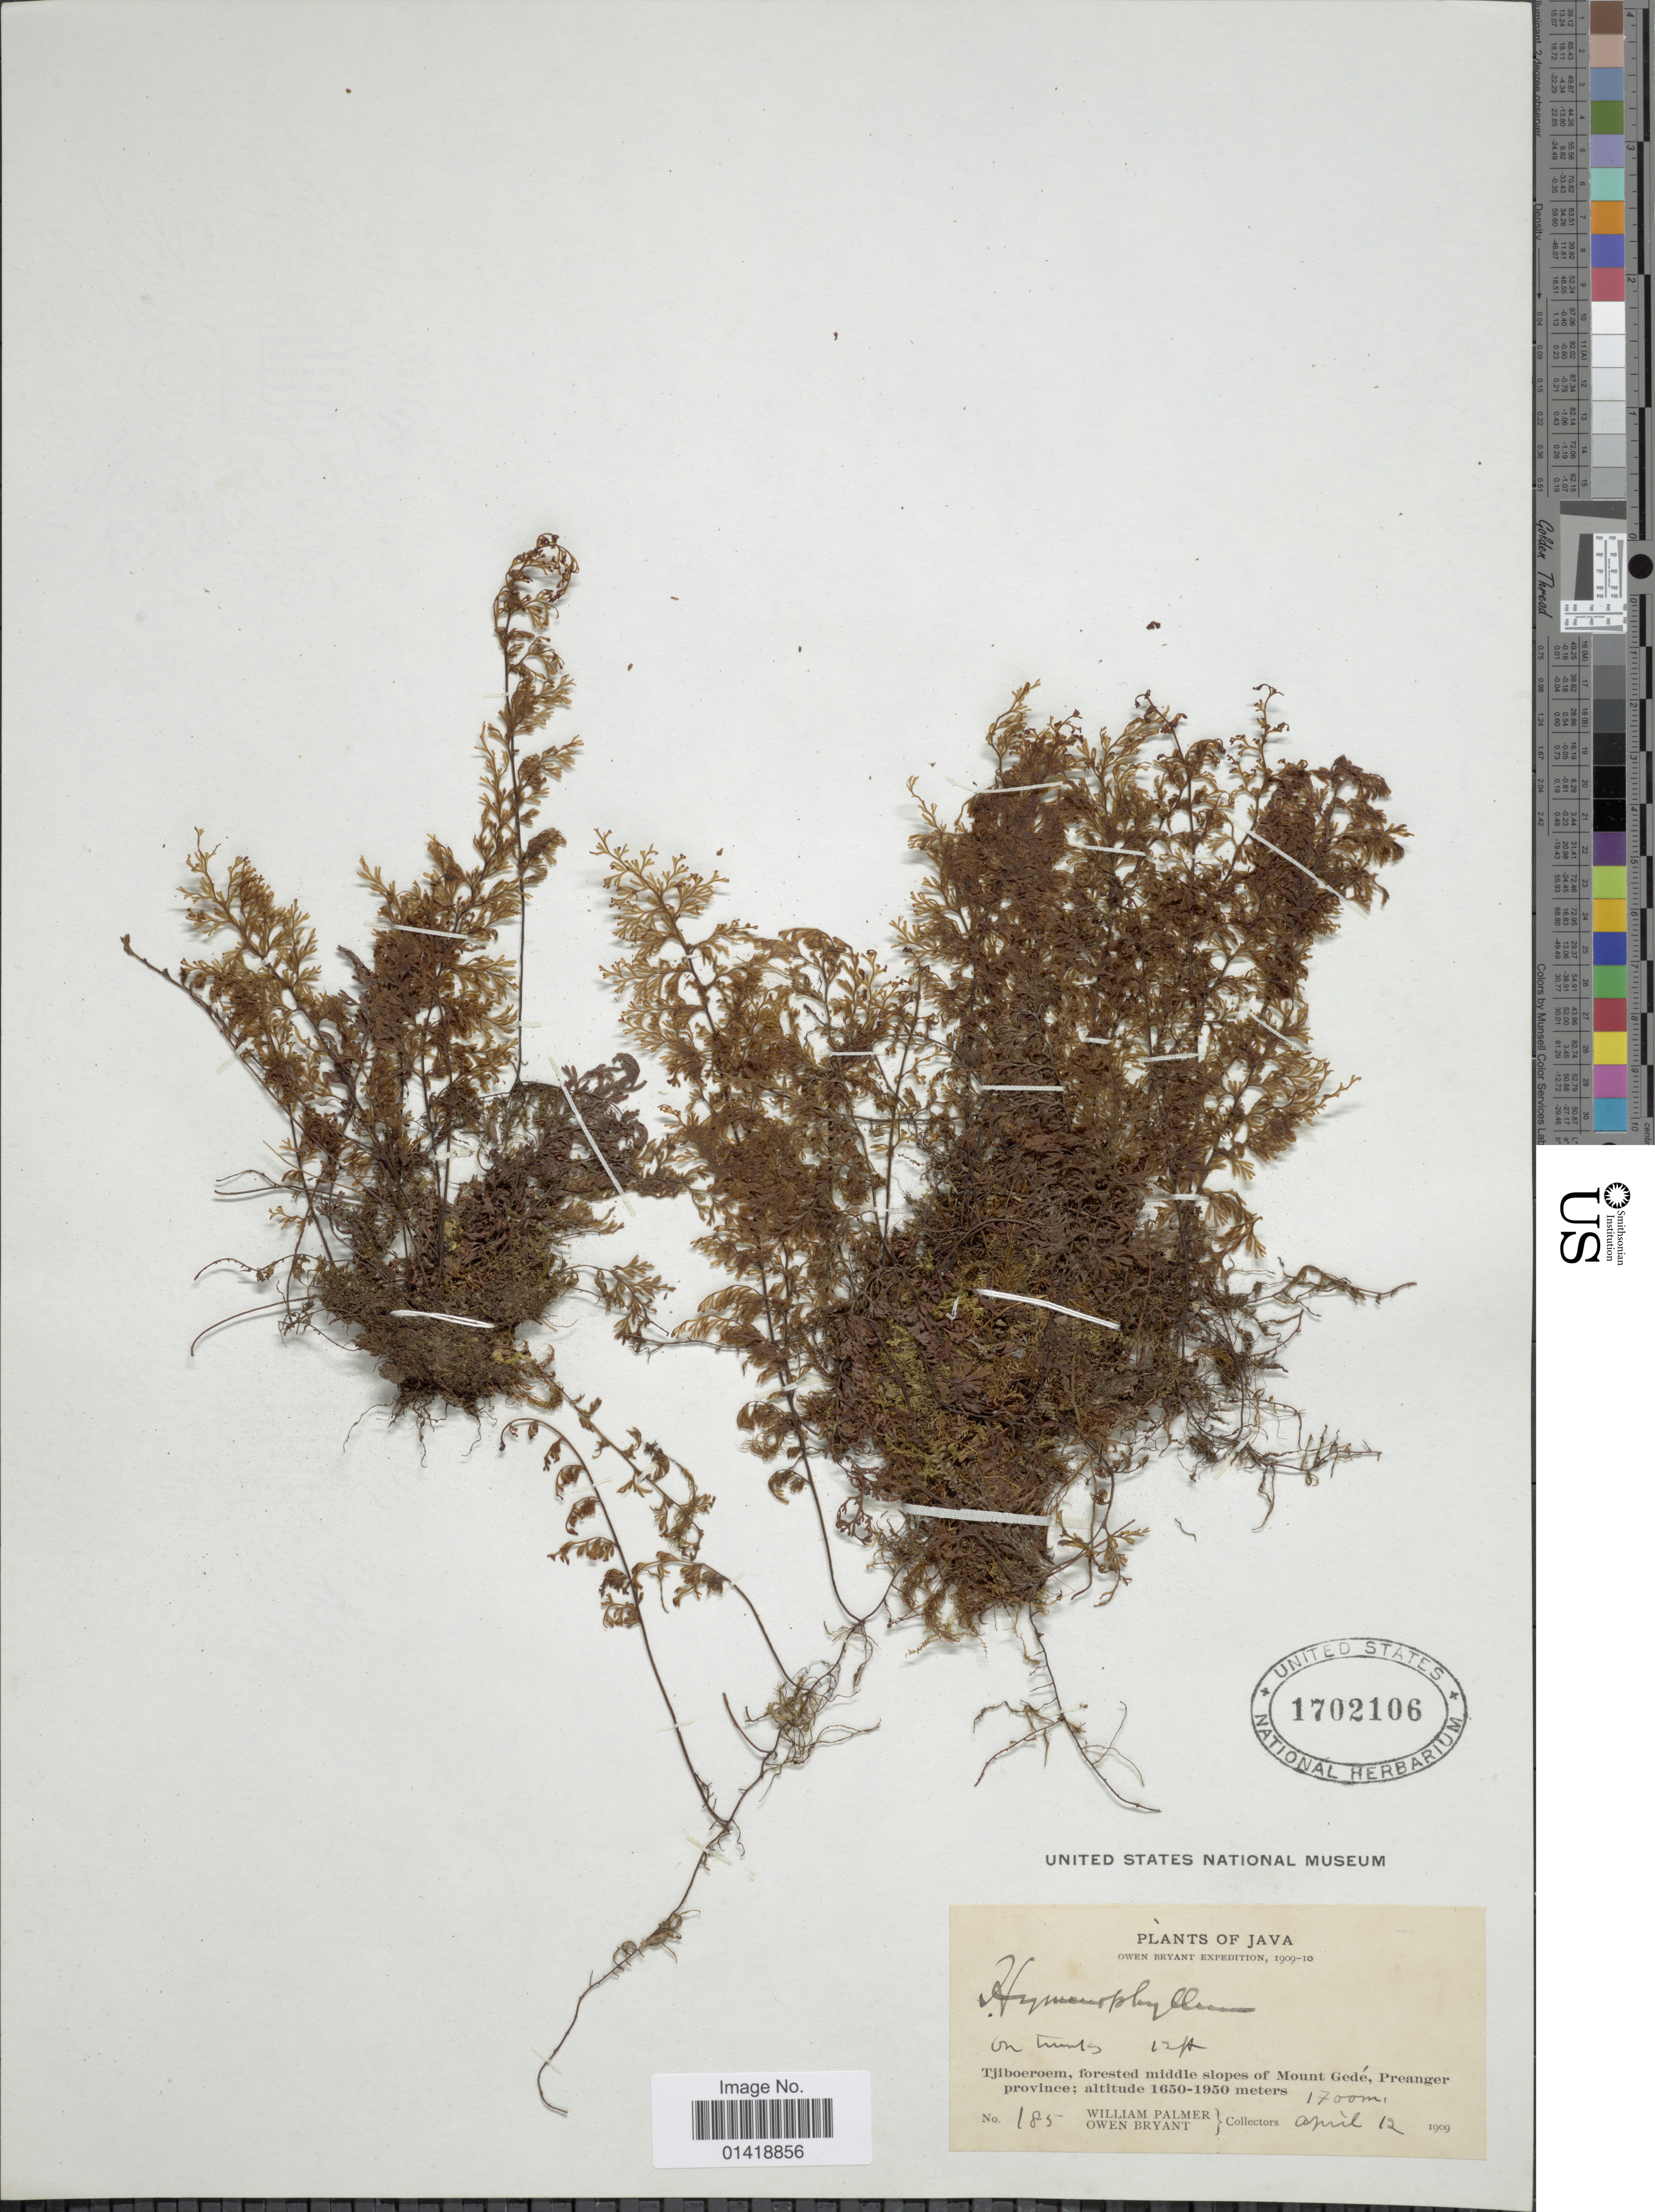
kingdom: Plantae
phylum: Tracheophyta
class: Polypodiopsida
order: Hymenophyllales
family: Hymenophyllaceae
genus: Hymenophyllum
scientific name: Hymenophyllum sp.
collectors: W. Palmer & O. Bryant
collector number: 185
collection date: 1909-04-12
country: Indonesia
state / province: Java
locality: Tjiboeroem, forested middle slopes of Mount Gede, Preanger province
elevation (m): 1700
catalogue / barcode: US 1702106